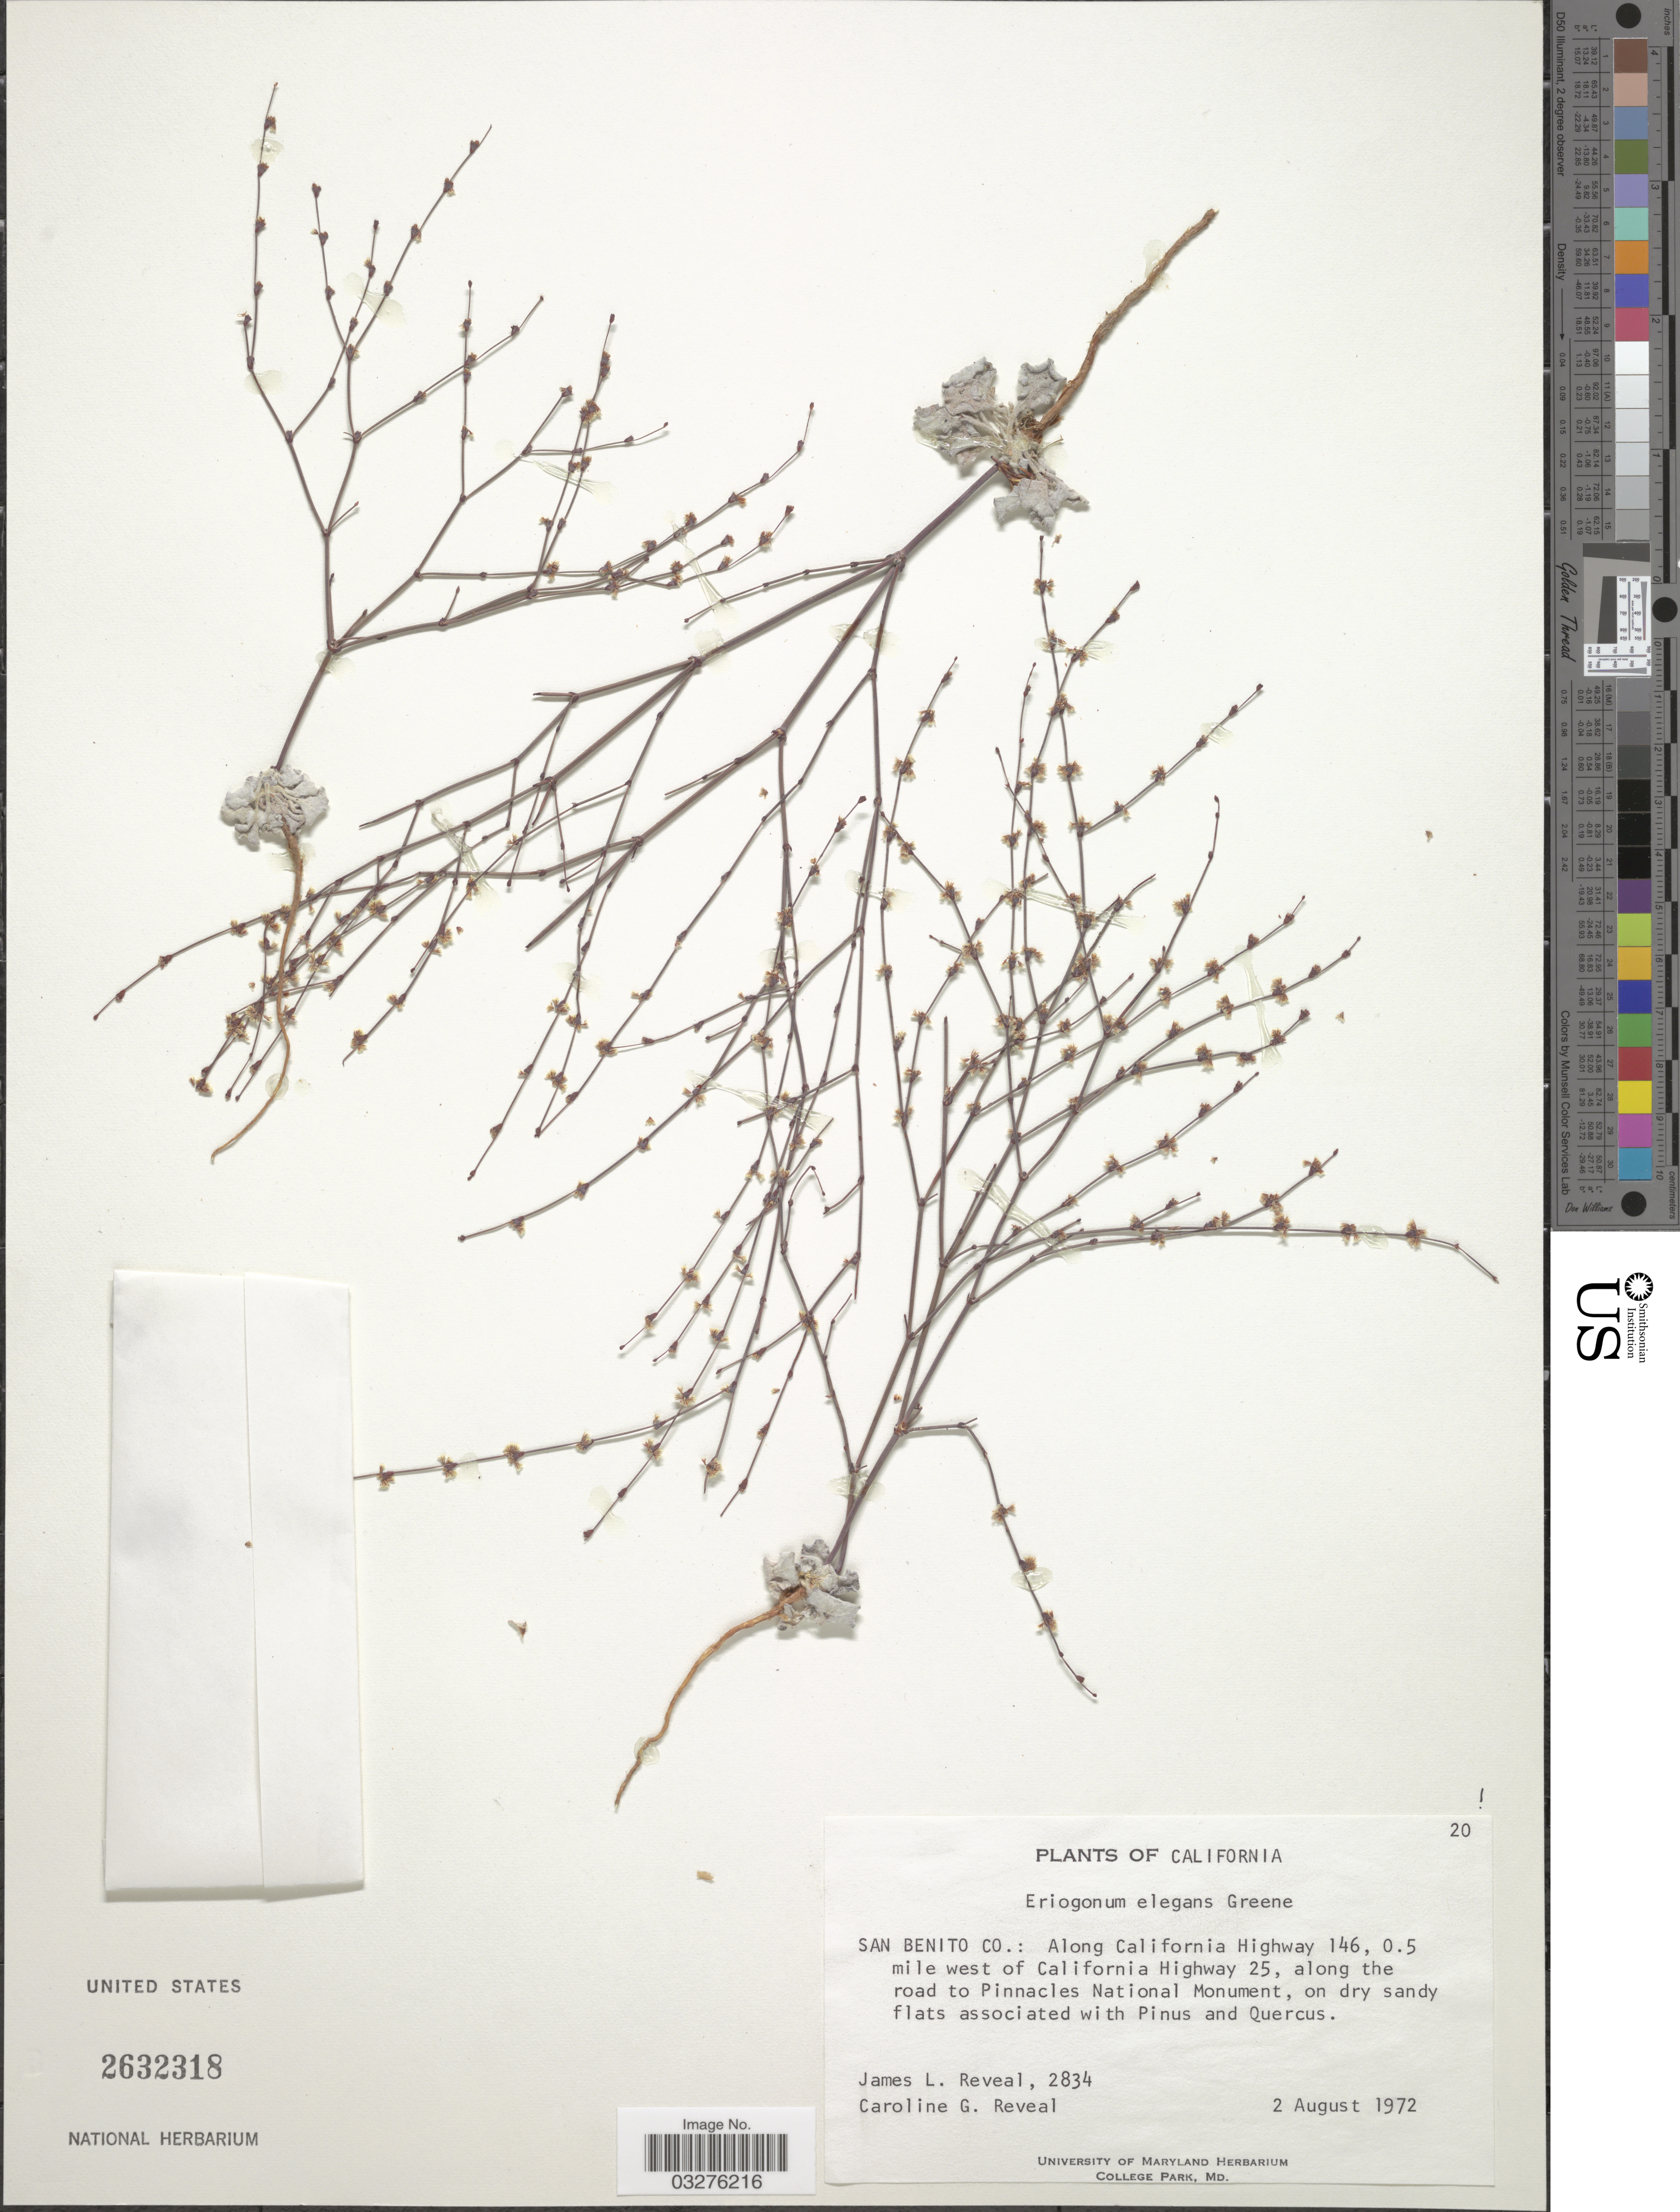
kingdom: Plantae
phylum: Tracheophyta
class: Magnoliopsida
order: Caryophyllales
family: Polygonaceae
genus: Eriogonum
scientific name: Eriogonum elegans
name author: Greene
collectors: J. L. Reveal & C. G. Reveal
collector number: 2834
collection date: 1972-08-02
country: United States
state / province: California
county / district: San Benito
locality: San Benito Co.: Along California Highway 146, 0.5 mile west of California Highway 25, along the road to Pinnacles National Monument.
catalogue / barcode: US 2632318